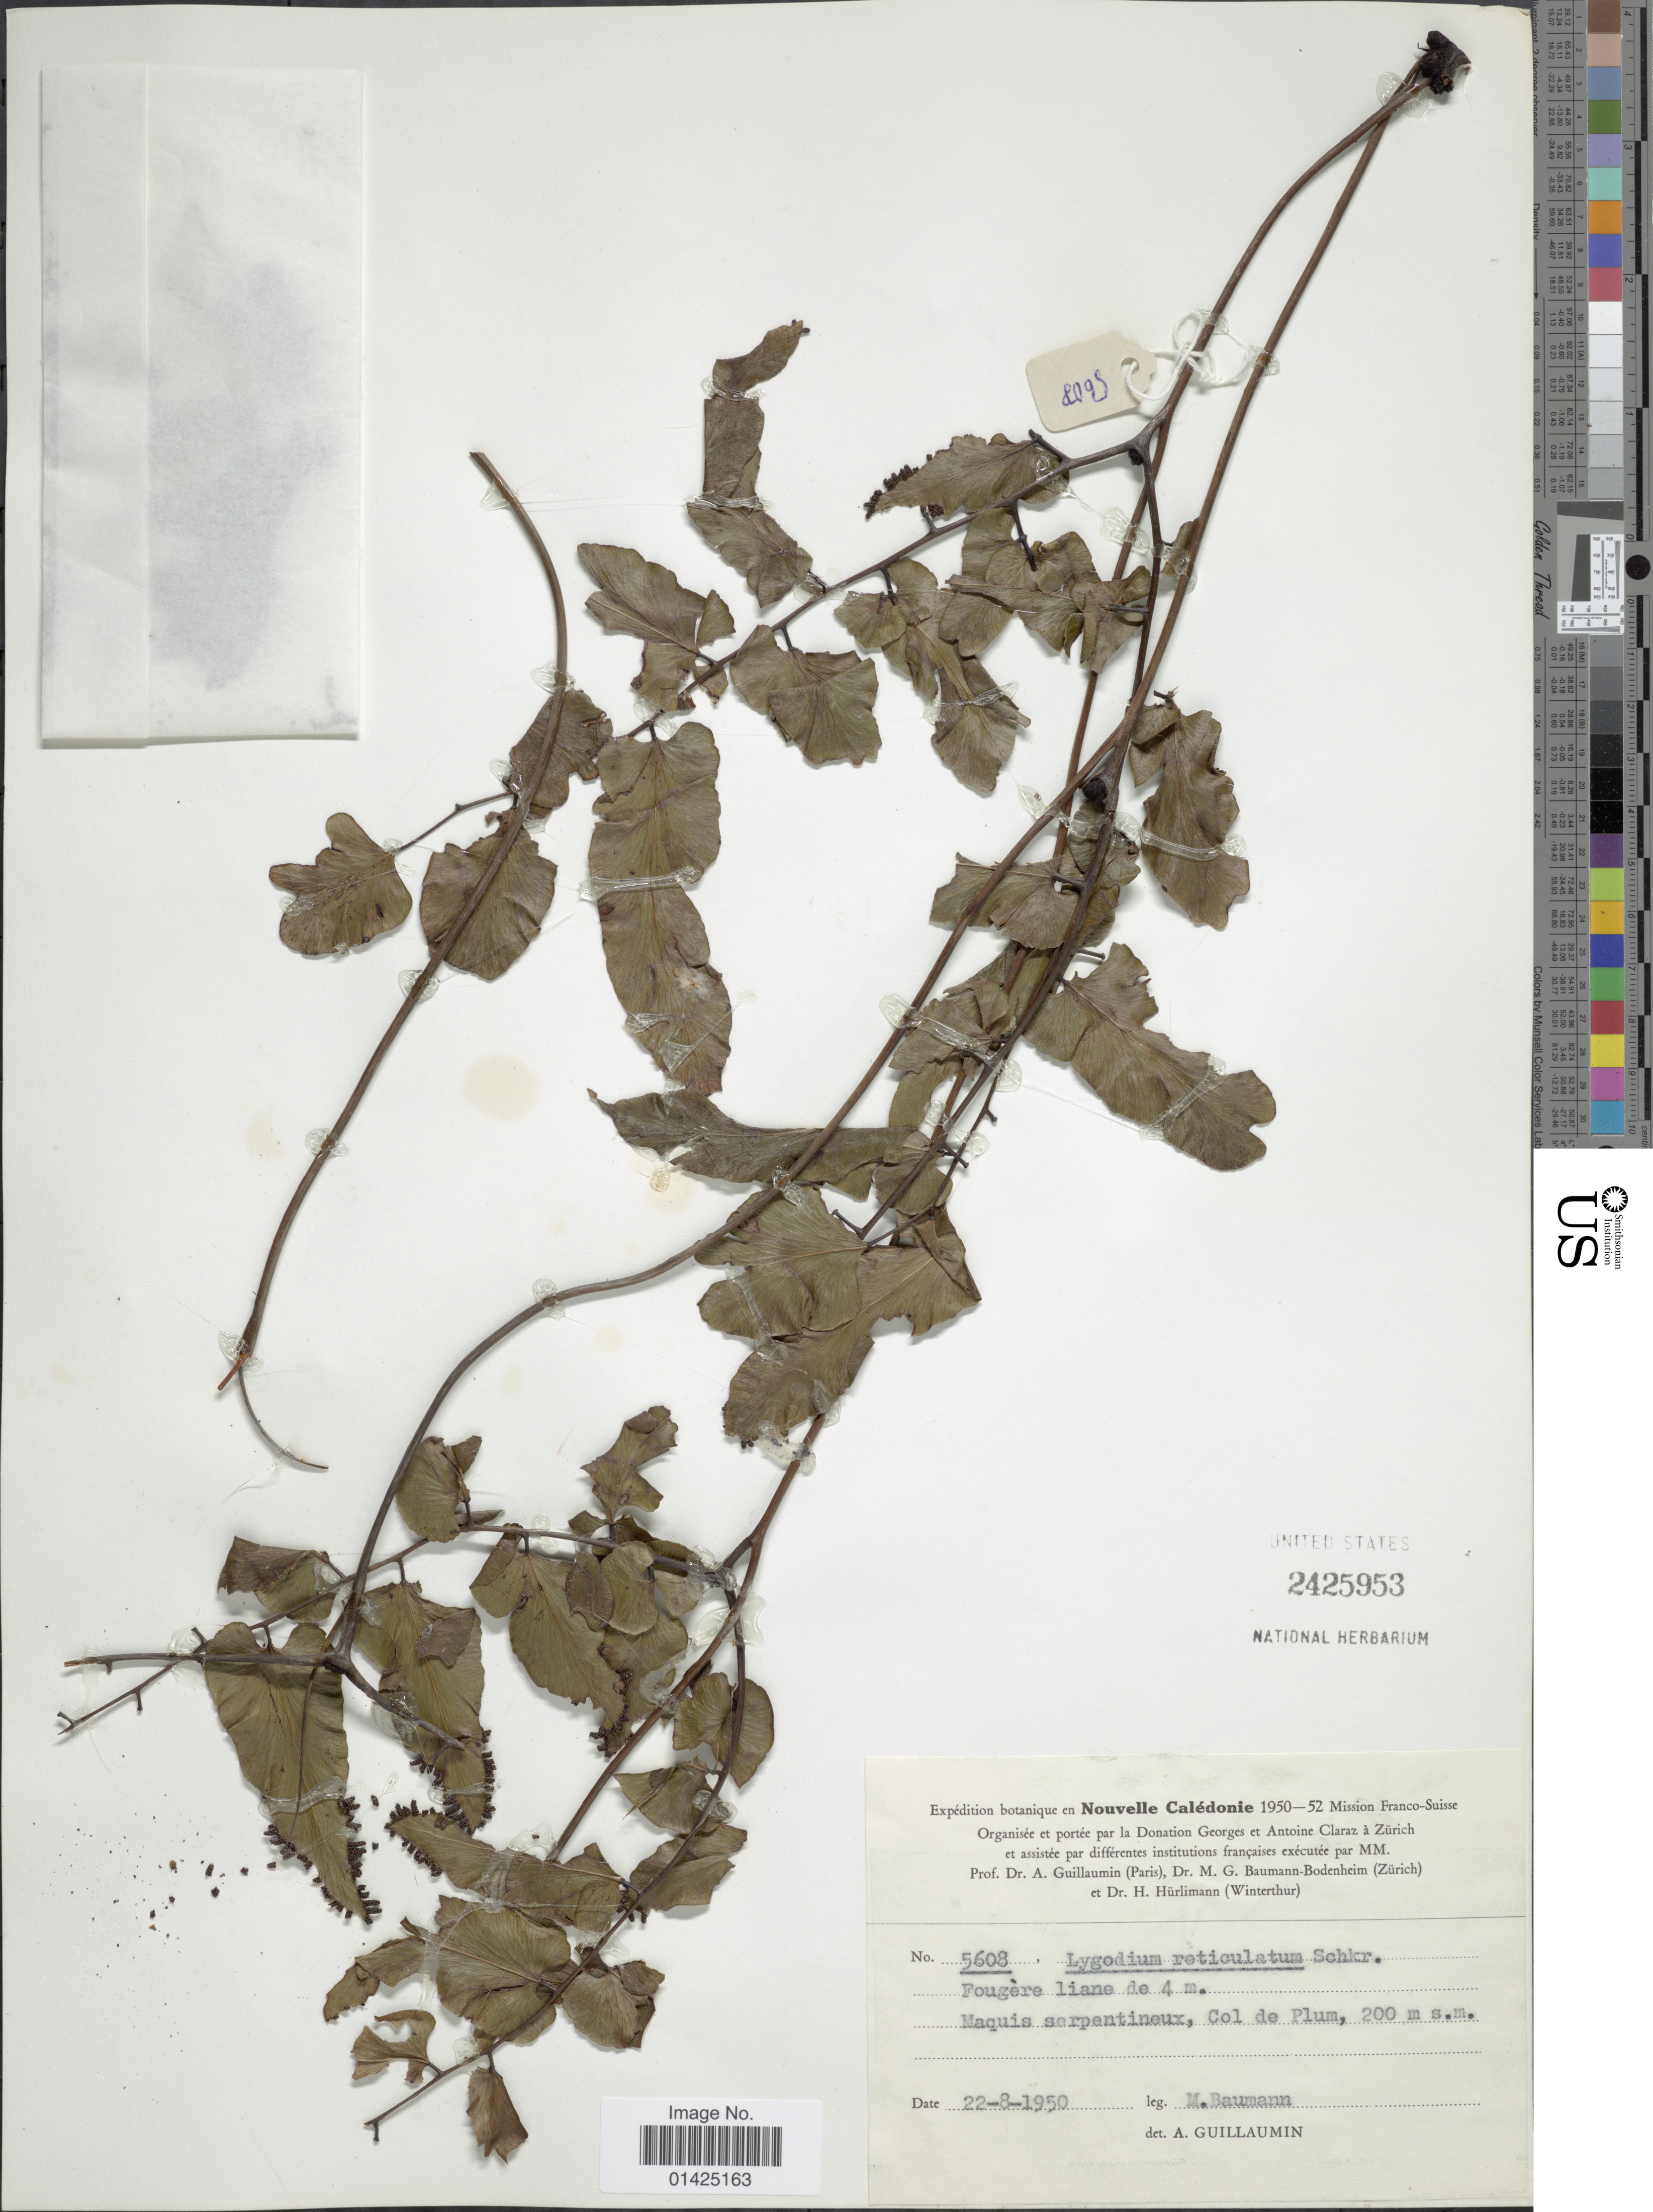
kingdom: Plantae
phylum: Tracheophyta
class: Polypodiopsida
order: Schizaeales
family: Lygodiaceae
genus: Lygodium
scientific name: Lygodium reticulatum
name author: Schkuhr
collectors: M. Baumann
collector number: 5608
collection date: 1950-08-22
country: New Caledonia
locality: Fougère liane de 4 m., maquis serpentineaux, Col de Plum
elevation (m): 200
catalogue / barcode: US 2425953